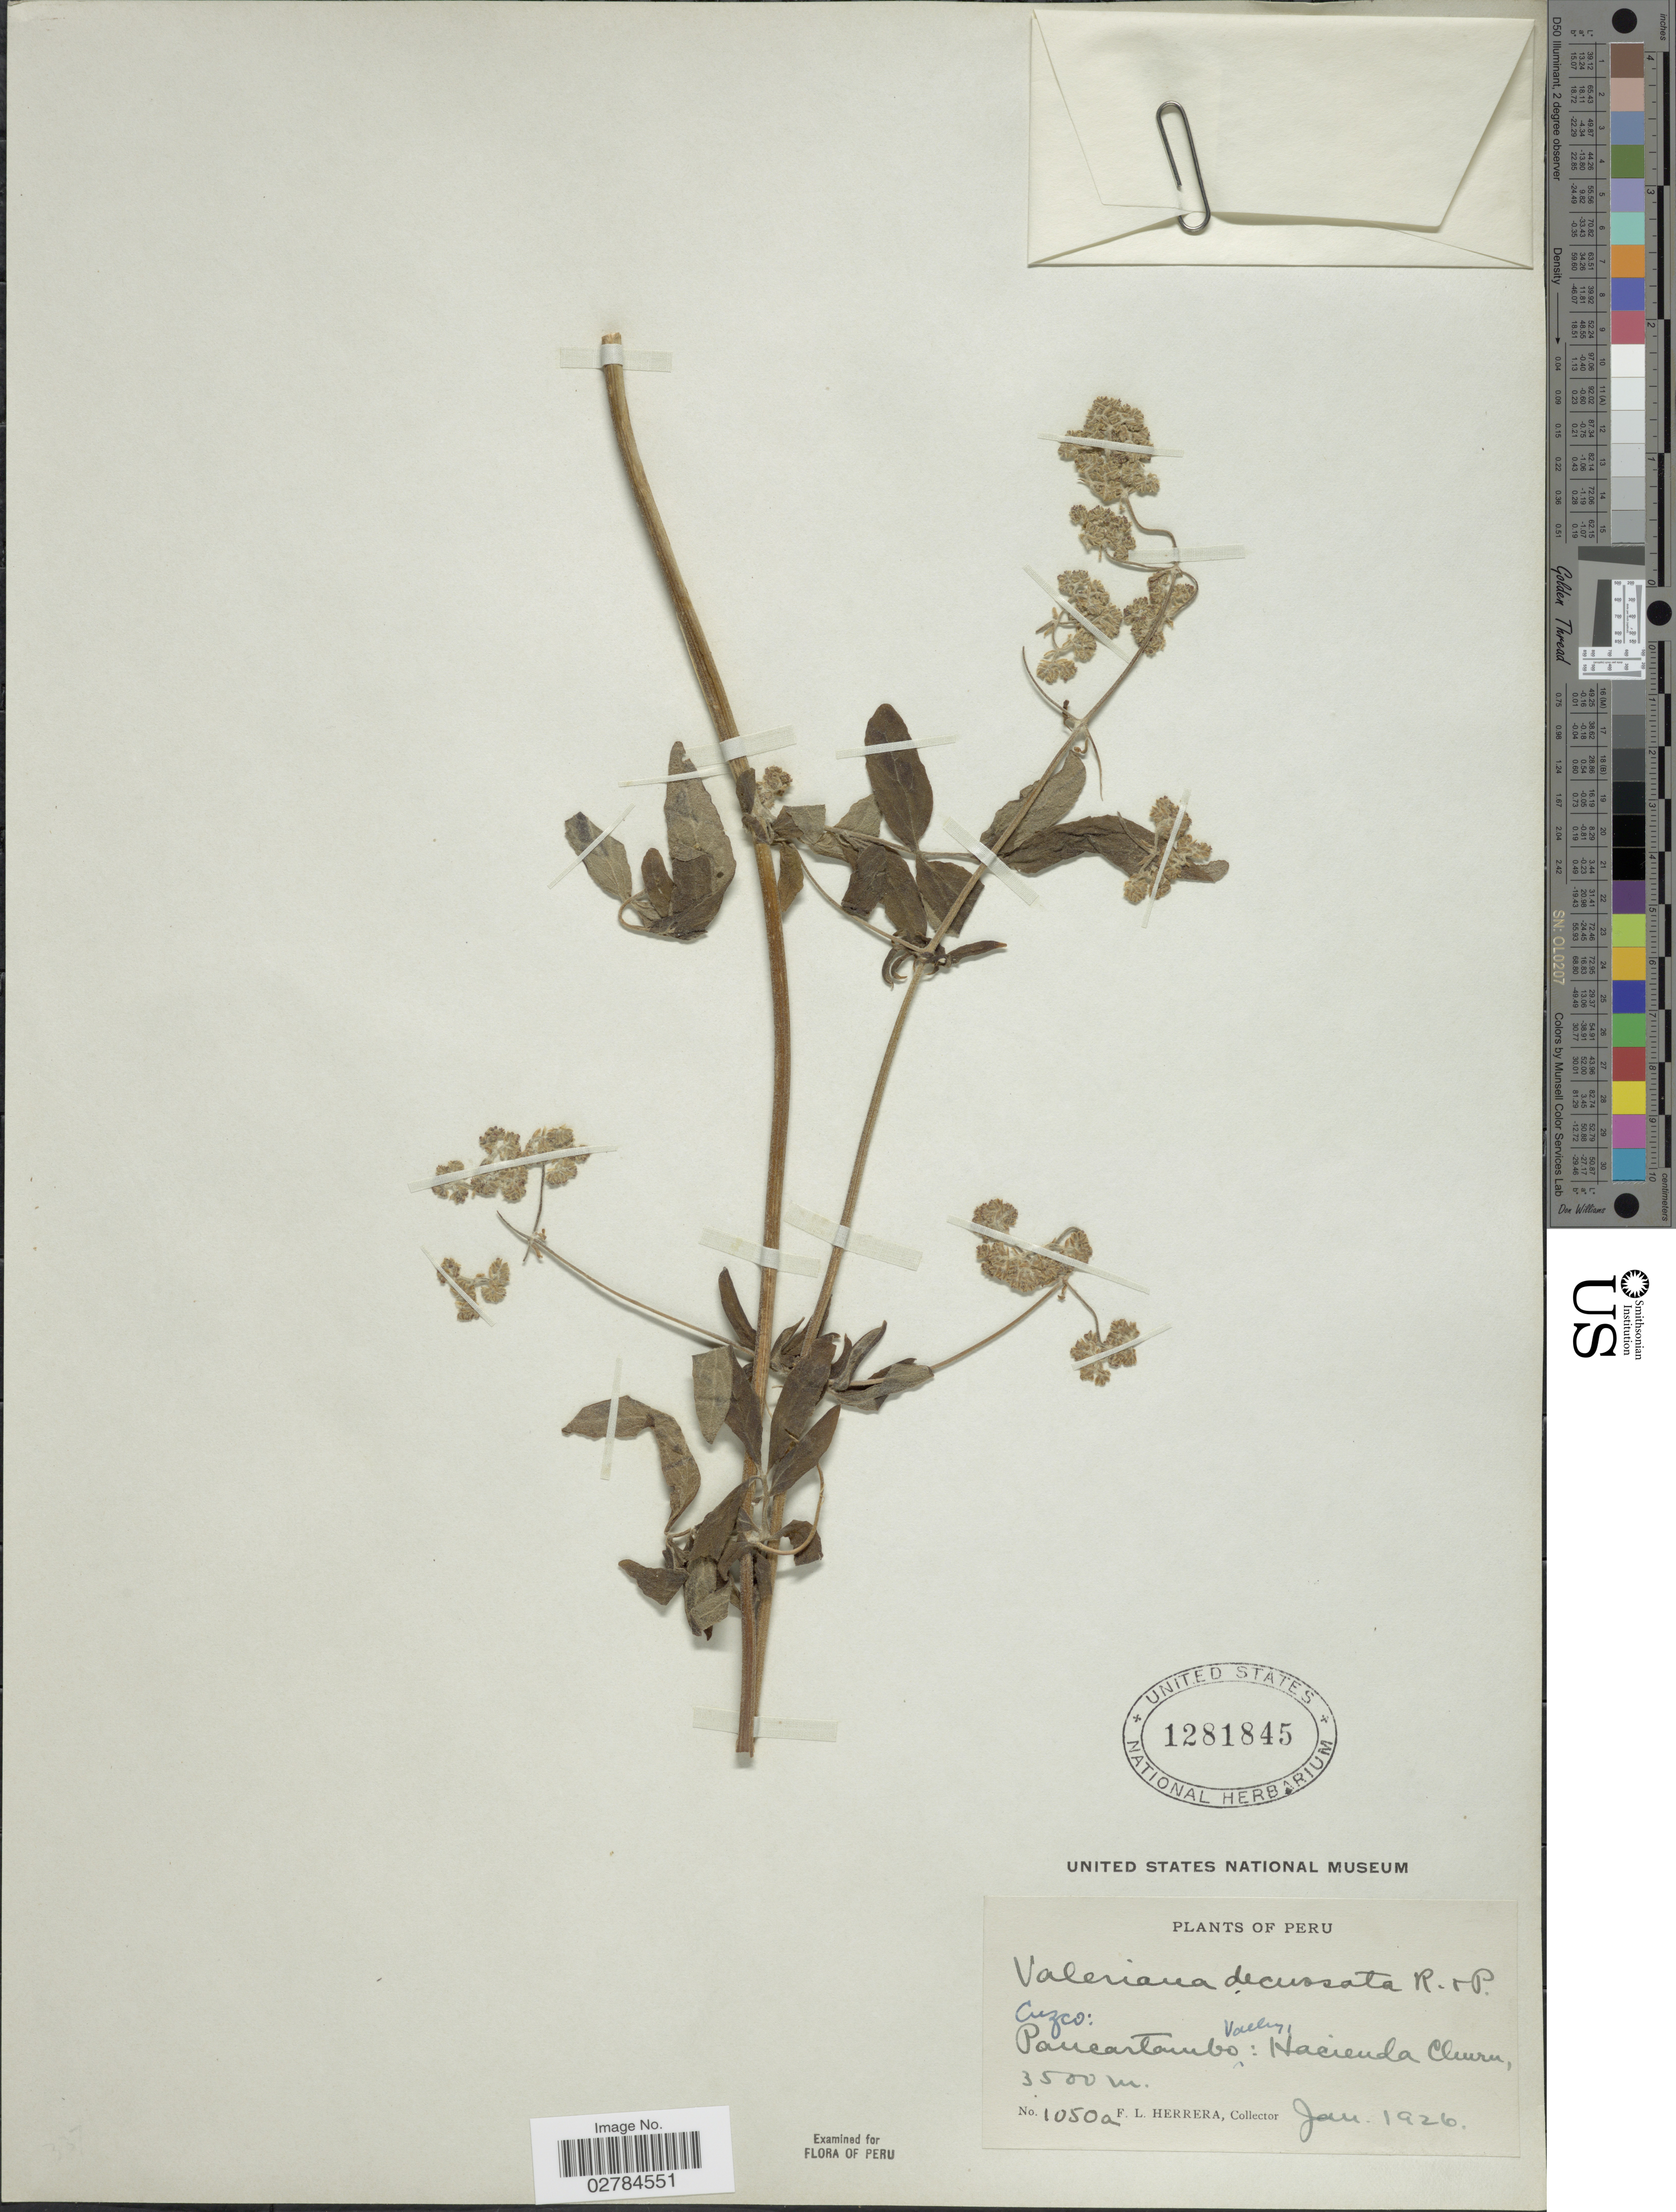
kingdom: Plantae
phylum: Tracheophyta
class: Magnoliopsida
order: Dipsacales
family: Caprifoliaceae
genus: Valeriana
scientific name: Valeriana decussata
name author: Ruiz & Pav.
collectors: F. L. Herrera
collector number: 1050a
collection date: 1926-01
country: Peru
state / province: Cusco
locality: Paucartambo Valley: Hacienda Churu.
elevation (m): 3500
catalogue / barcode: US 1281845